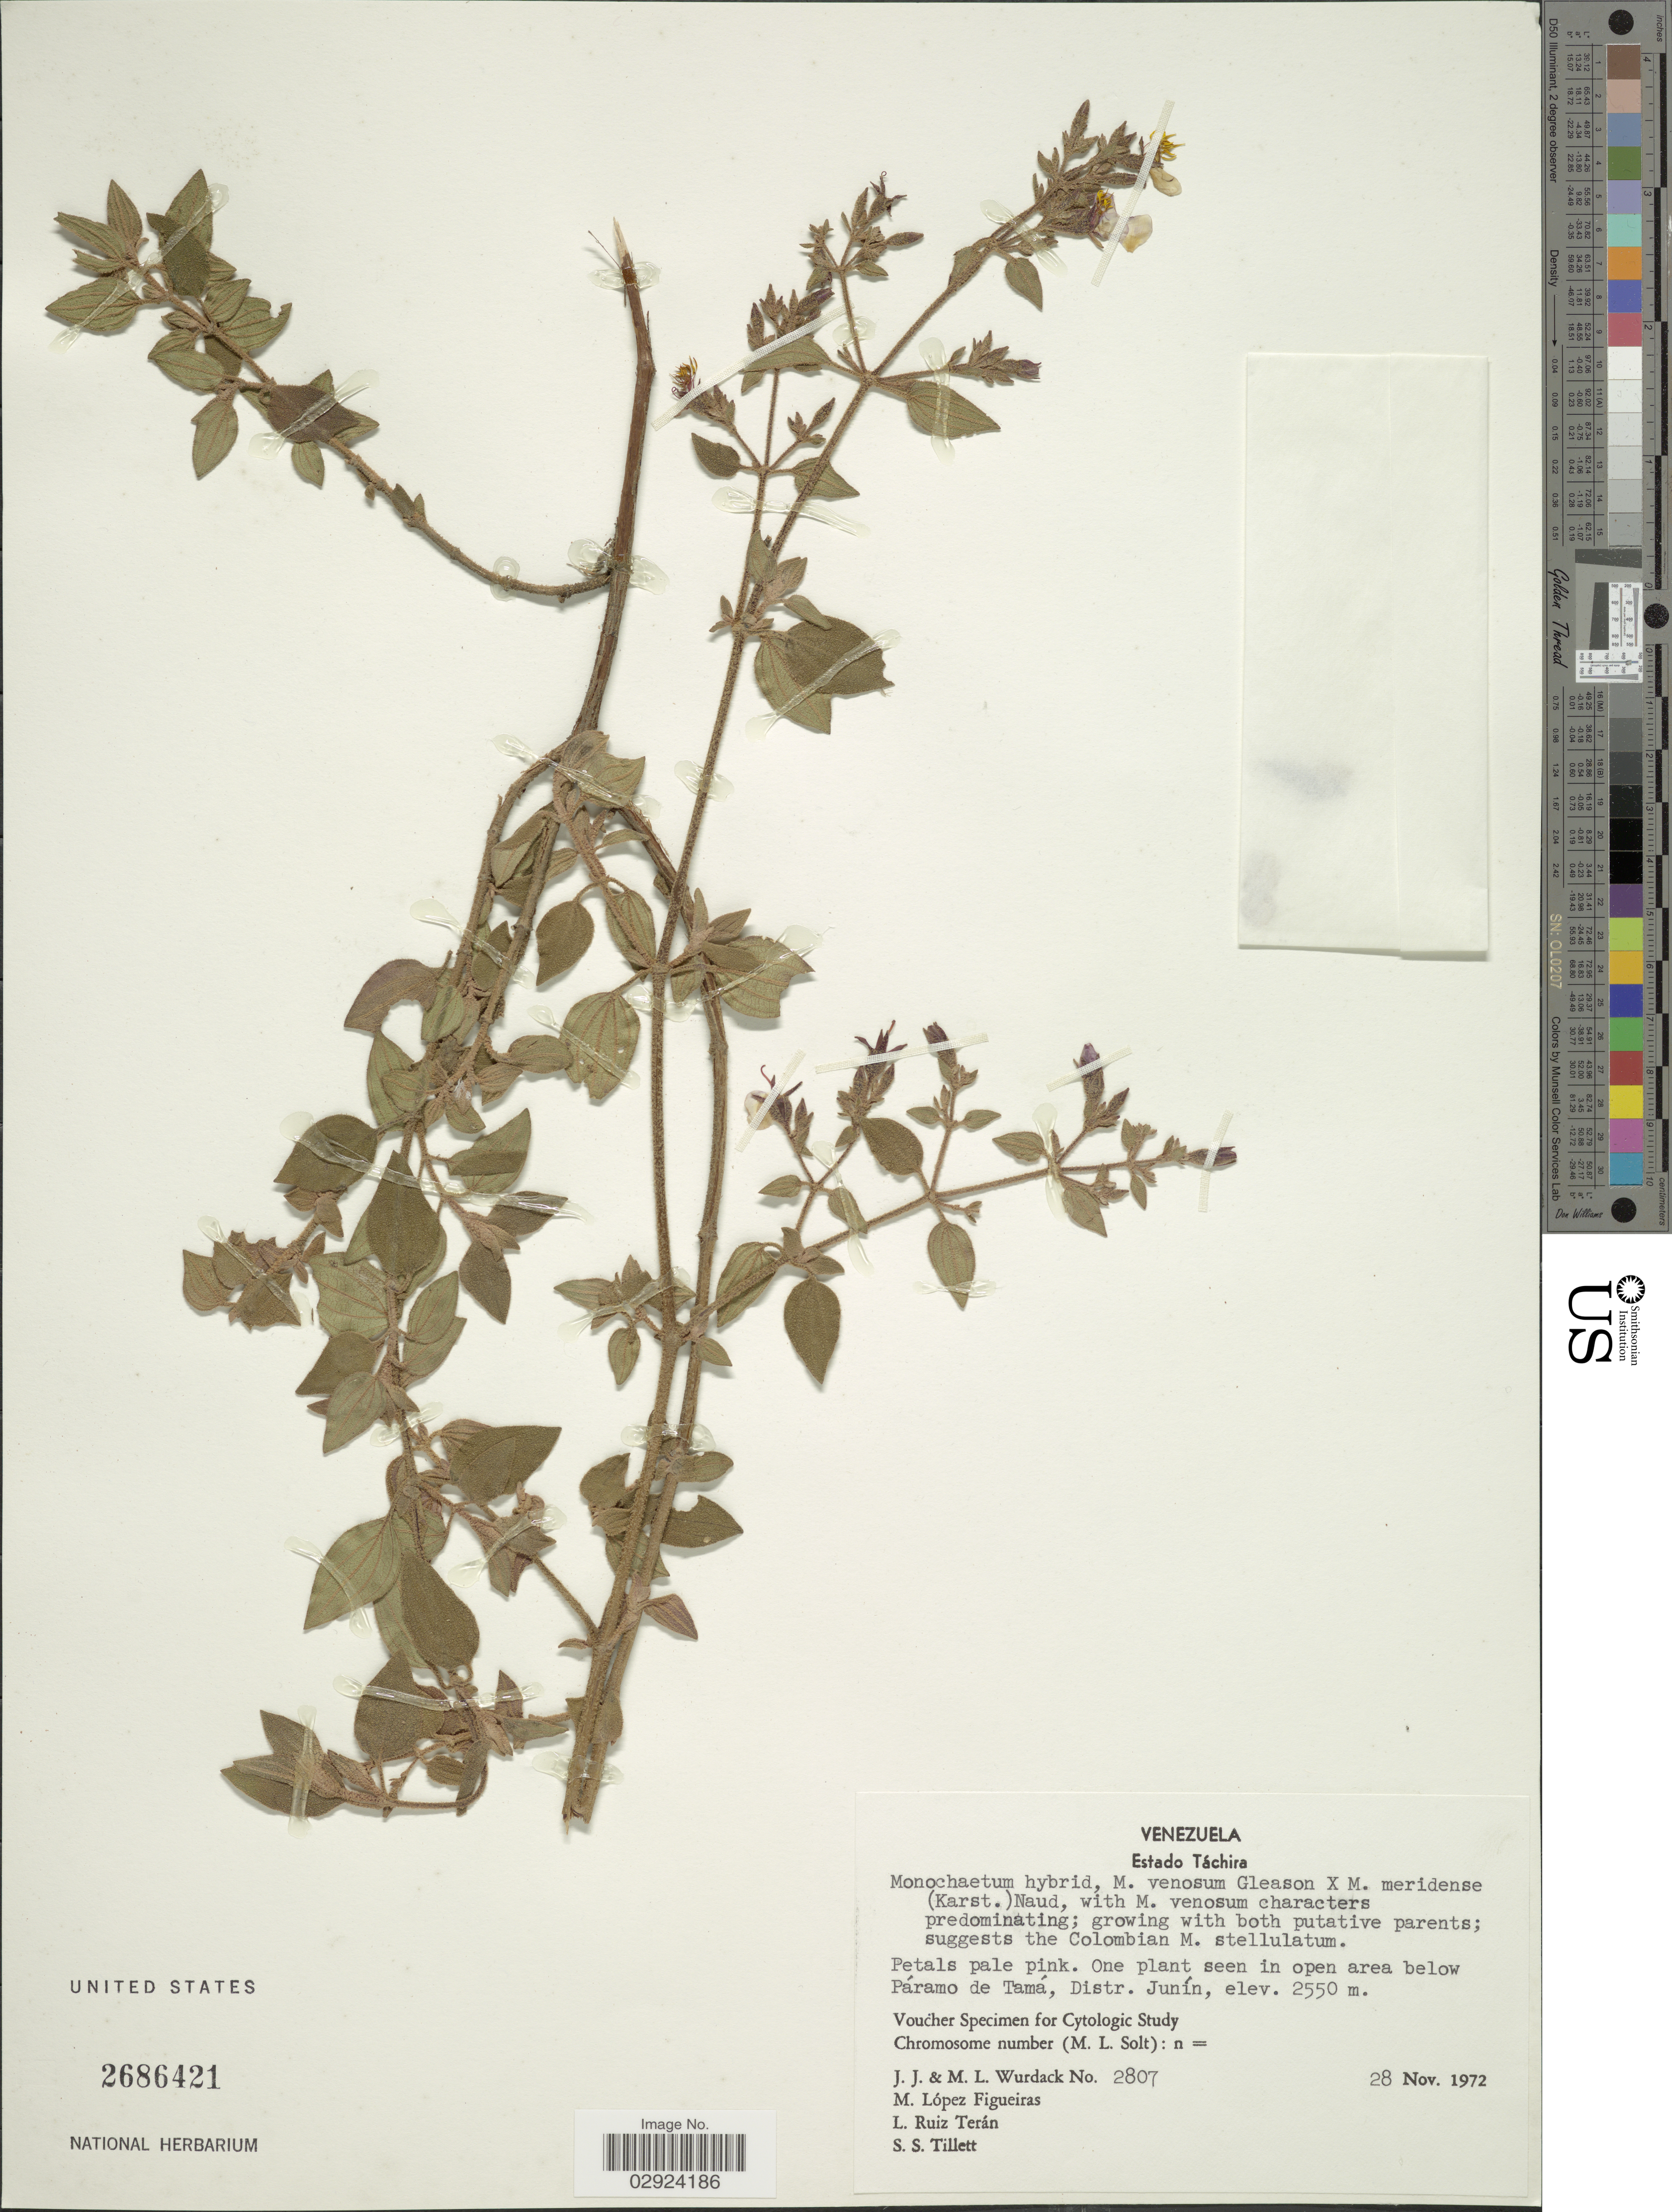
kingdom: Plantae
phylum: Tracheophyta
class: Magnoliopsida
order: Myrtales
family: Melastomataceae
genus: Monochaetum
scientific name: Monochaetum venosum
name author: Gleason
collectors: J. J. Wurdack, M. L. Wurdack, M. López Figueiras & L. E. Ruíz-Terán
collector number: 2807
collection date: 1972-11-28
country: Venezuela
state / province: Tachira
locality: Estado Táchira, in open area below Páramo de Tamá, Distr. Junin.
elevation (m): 2550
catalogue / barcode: US 2686421